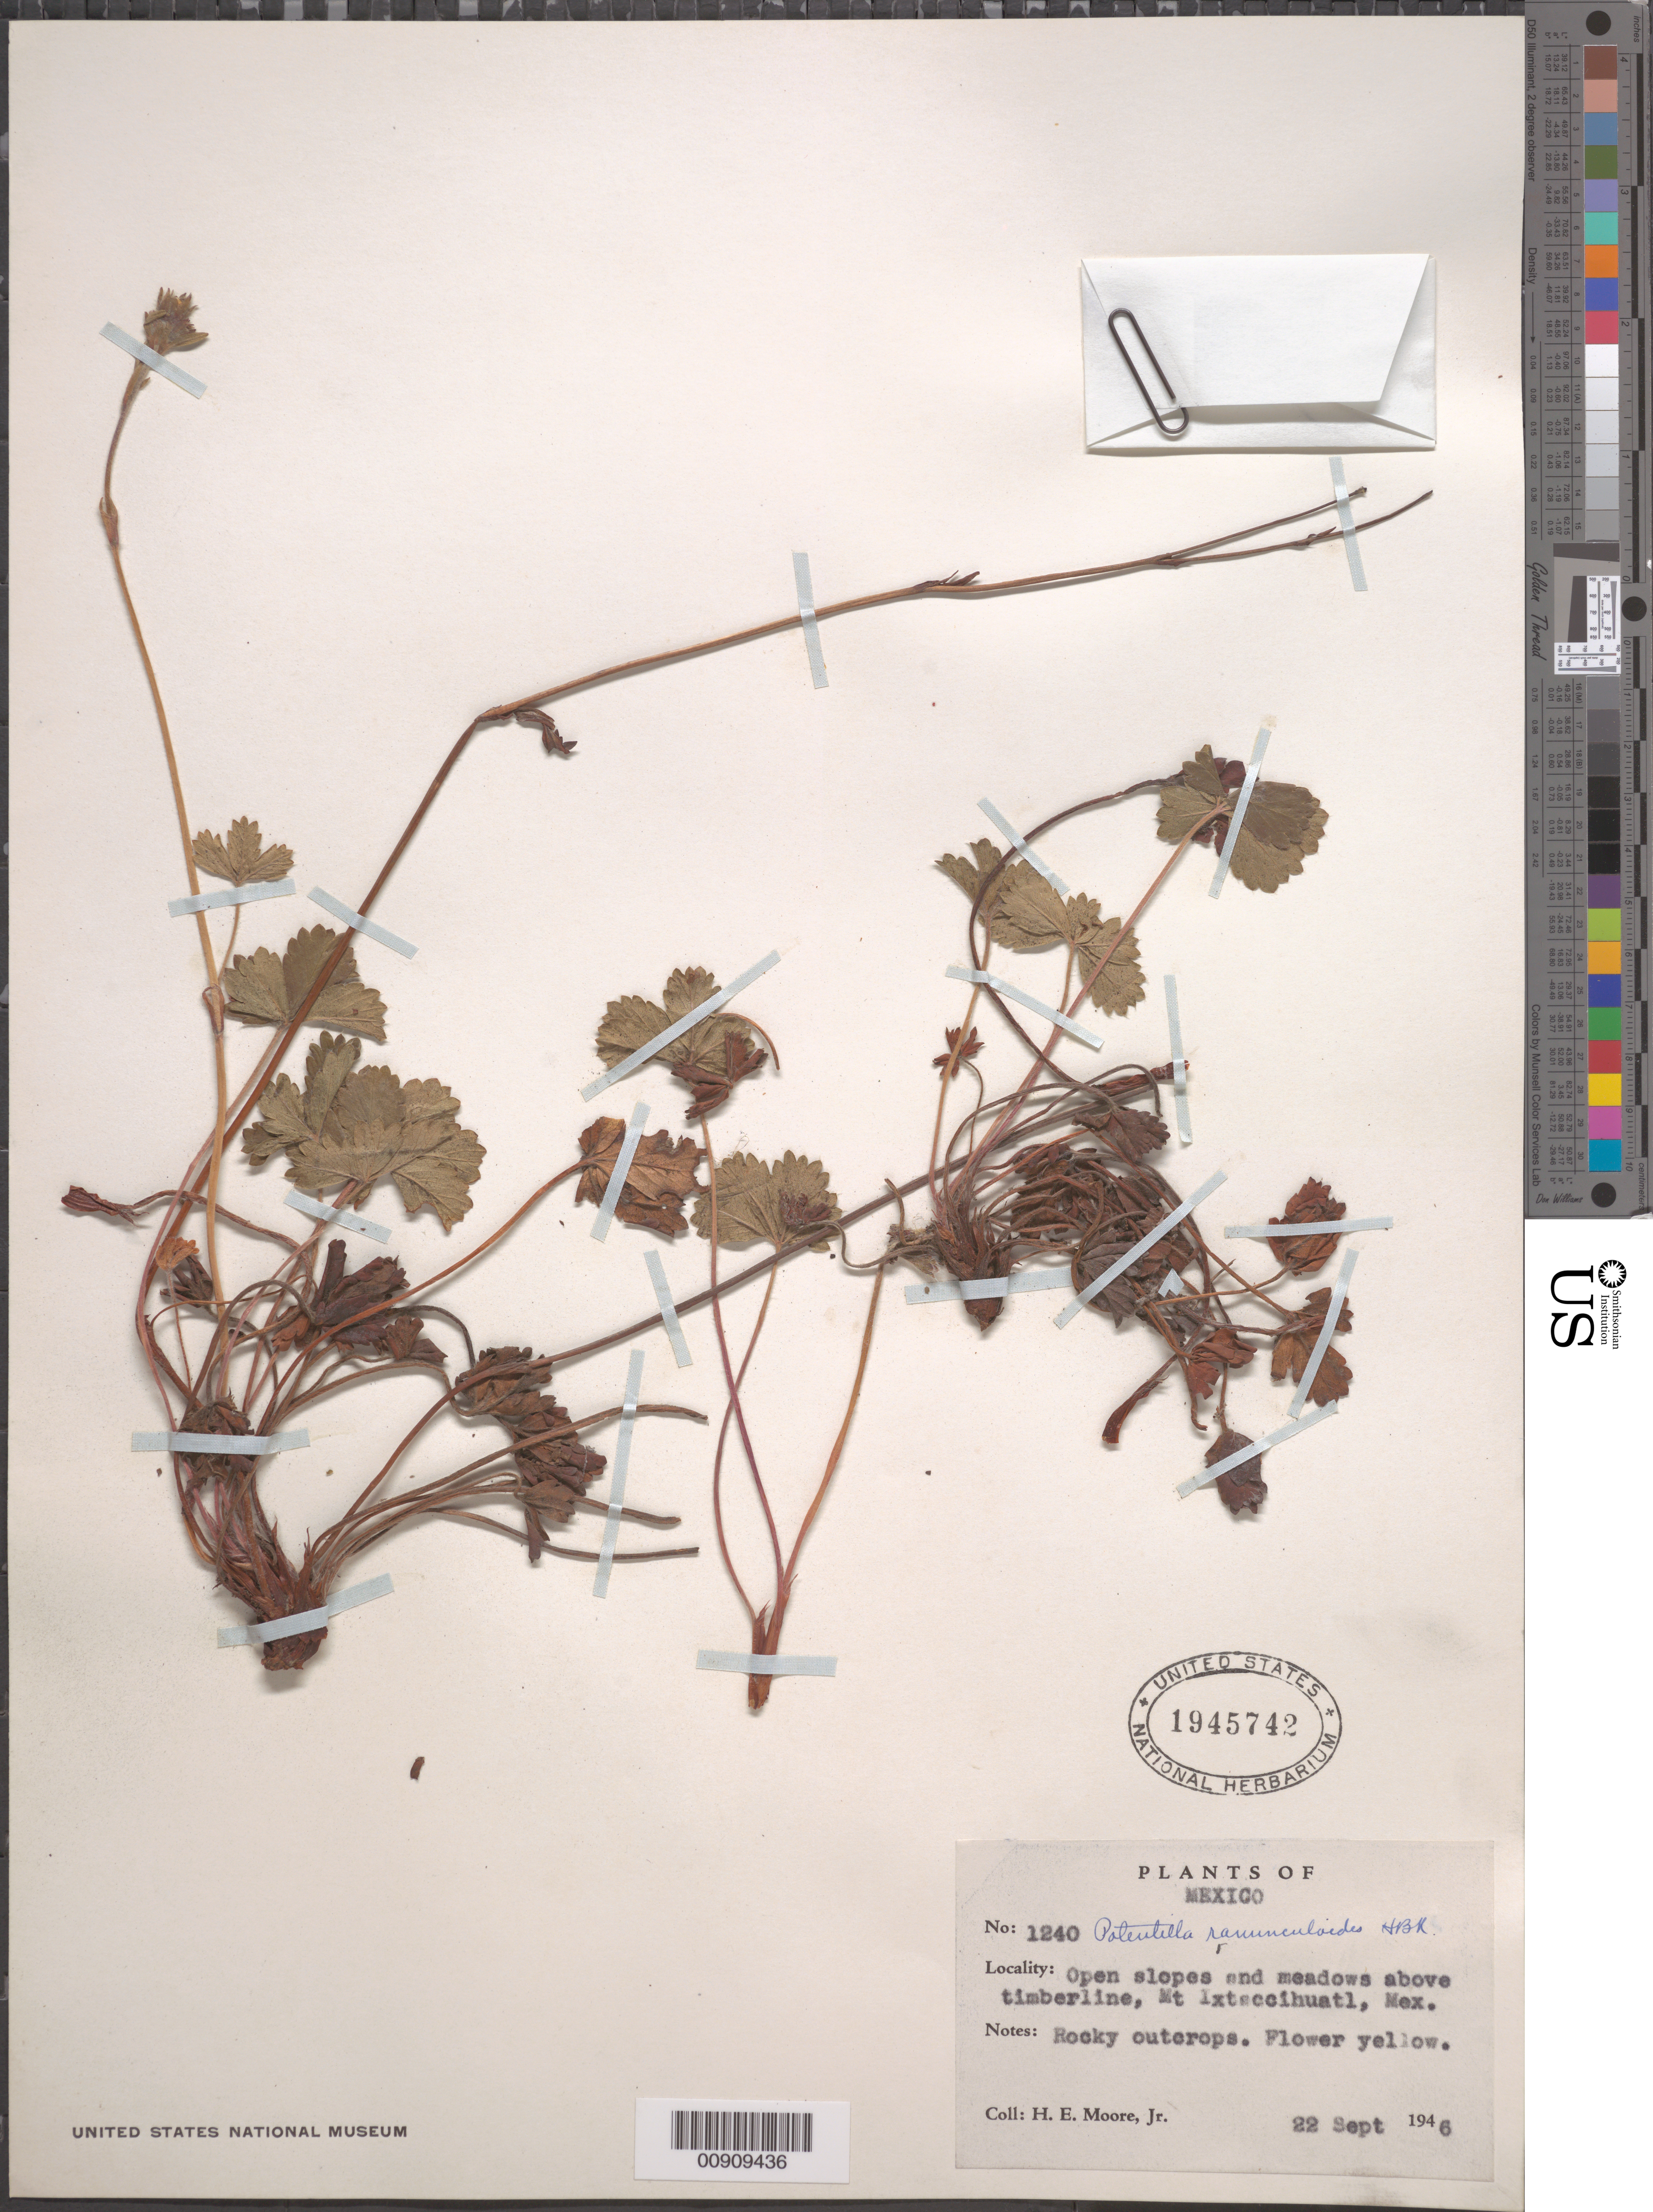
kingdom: Plantae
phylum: Tracheophyta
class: Magnoliopsida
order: Rosales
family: Rosaceae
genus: Potentilla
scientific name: Potentilla ranunculoides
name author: Humb. & Bonpl. ex Nestl.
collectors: H. E. Moore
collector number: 1240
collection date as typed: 22 Sep 1946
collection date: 1946-09-22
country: Mexico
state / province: México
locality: Mt. Ixtaccihuatl, Mex.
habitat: Open slopes and meadows above timberline. Rocky outcrops.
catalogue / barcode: US 1945742